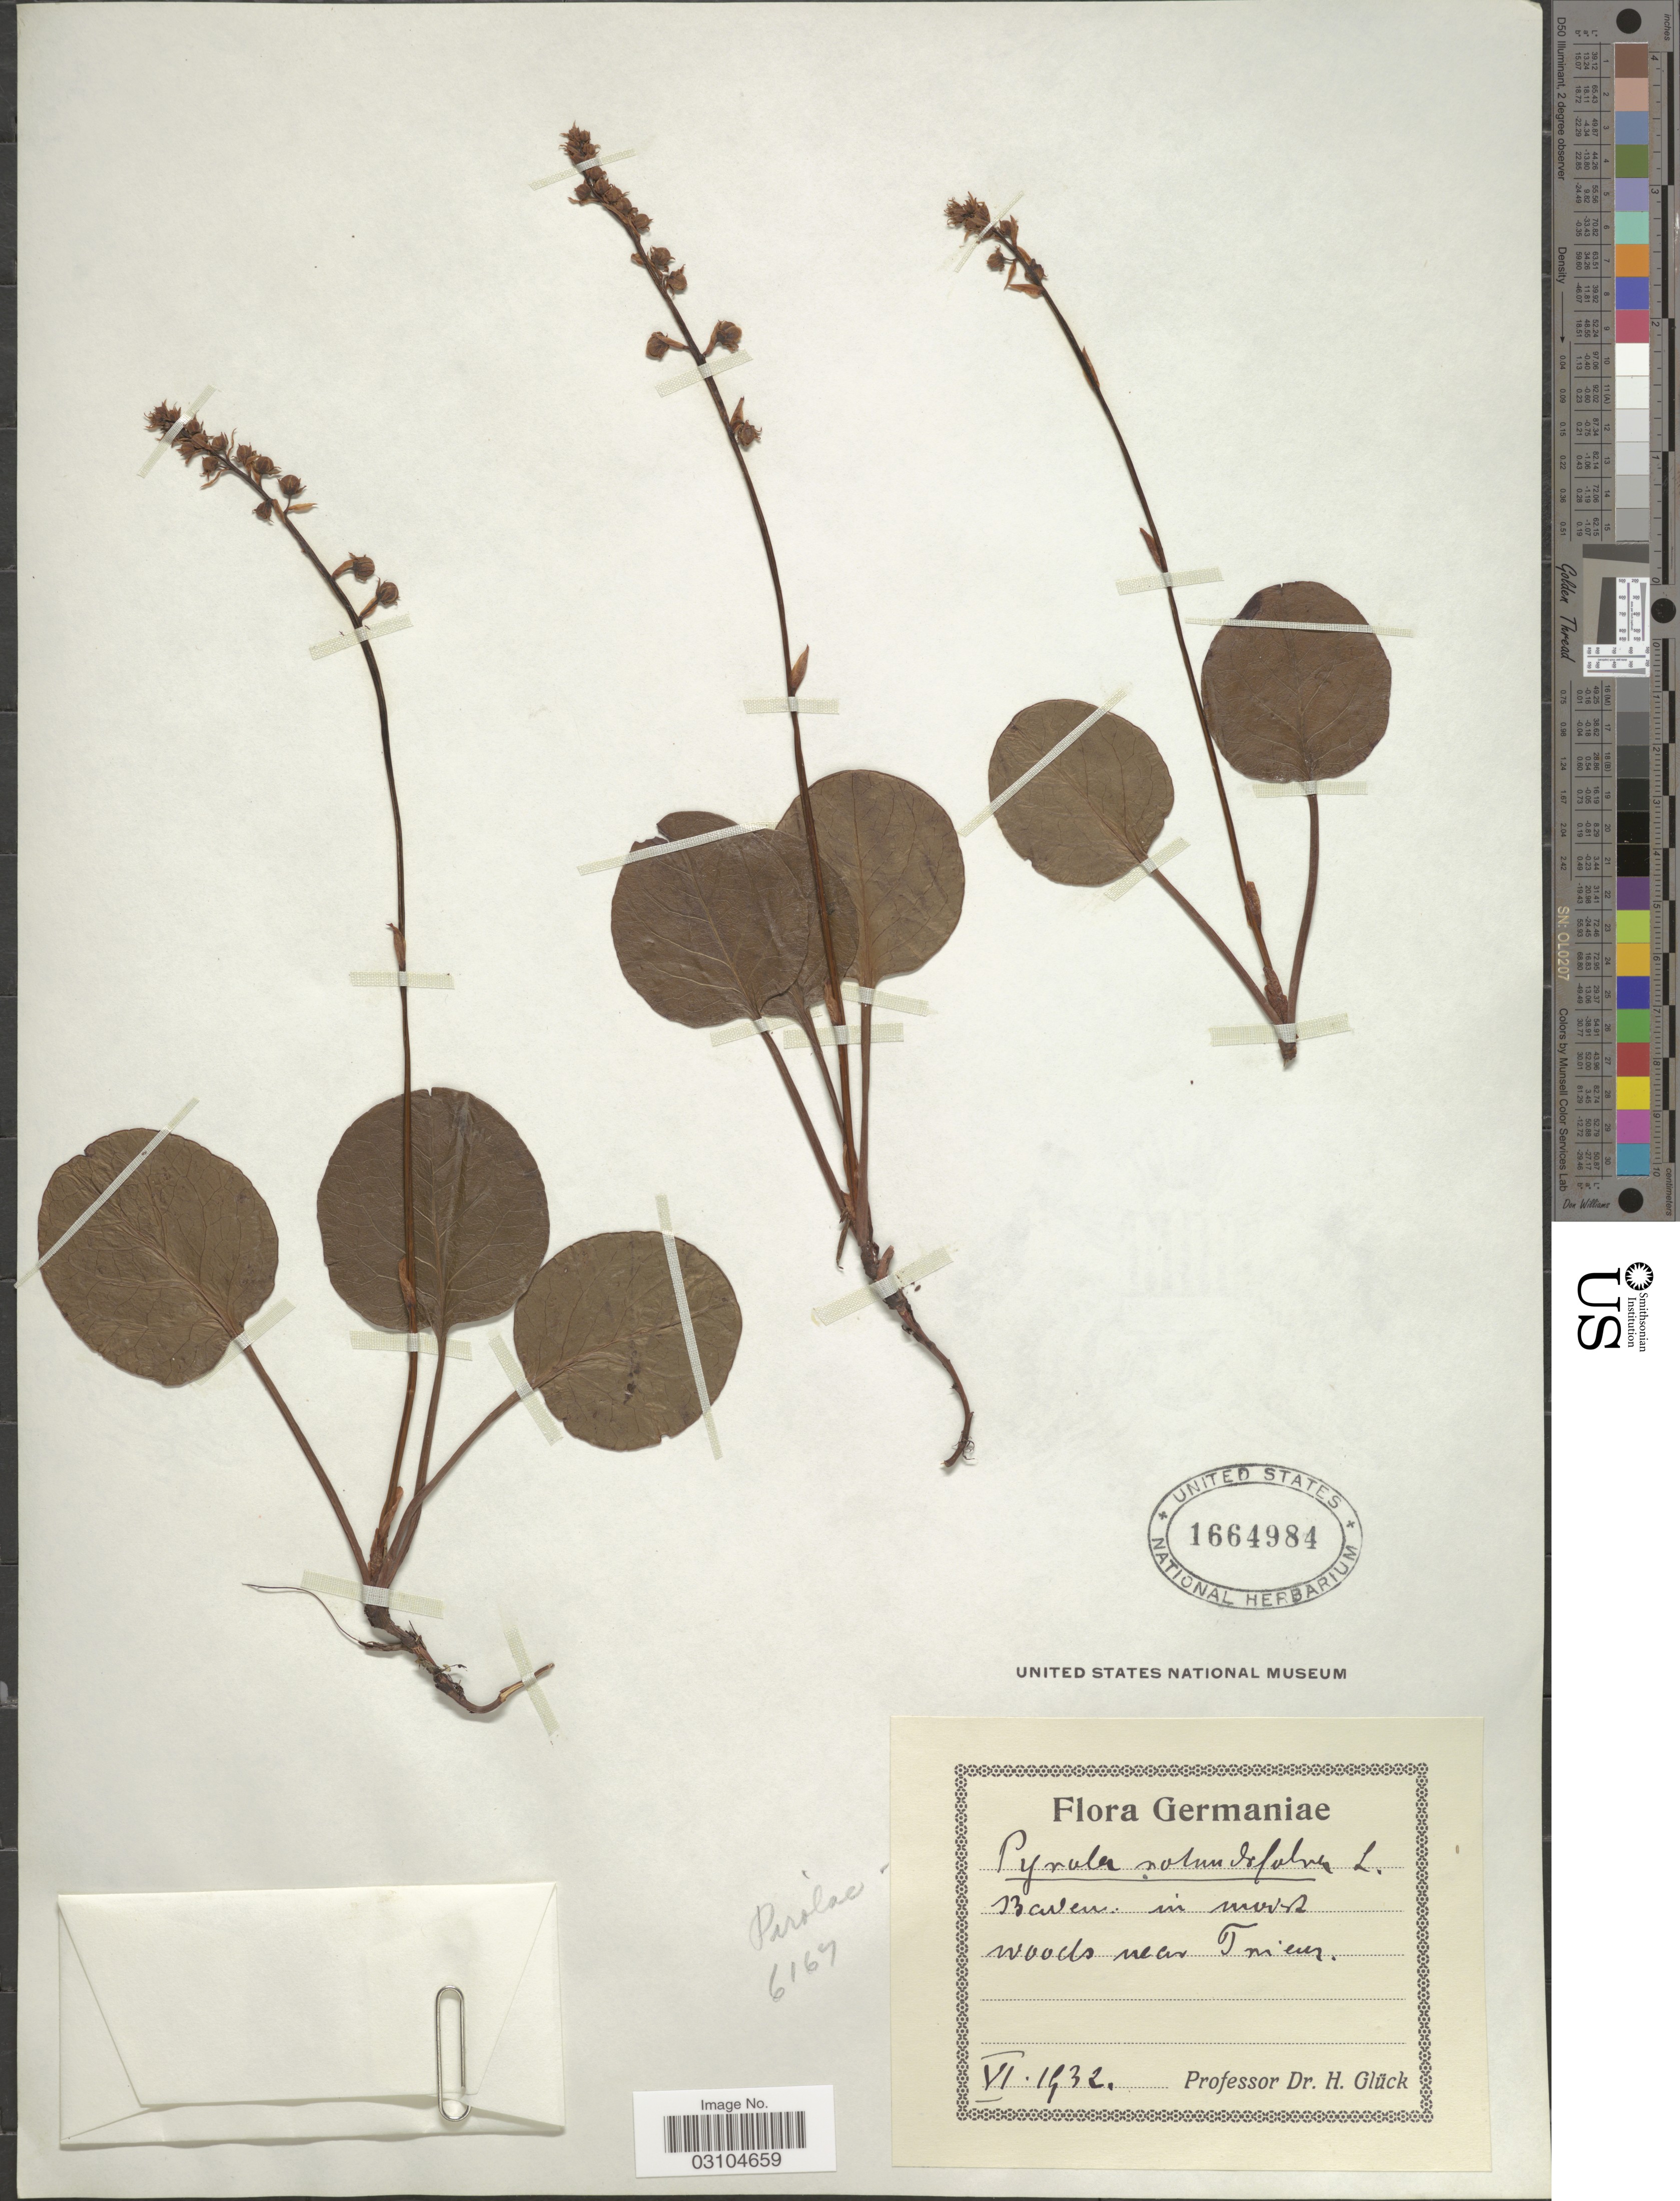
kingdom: Plantae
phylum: Tracheophyta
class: Magnoliopsida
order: Ericales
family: Ericaceae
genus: Pyrola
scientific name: Pyrola rotundifolia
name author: L.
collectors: H. Glück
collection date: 1932-06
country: Germany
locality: Germaniae. Baden: in moist woods near Trieur [interpreted].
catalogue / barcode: US 1664984